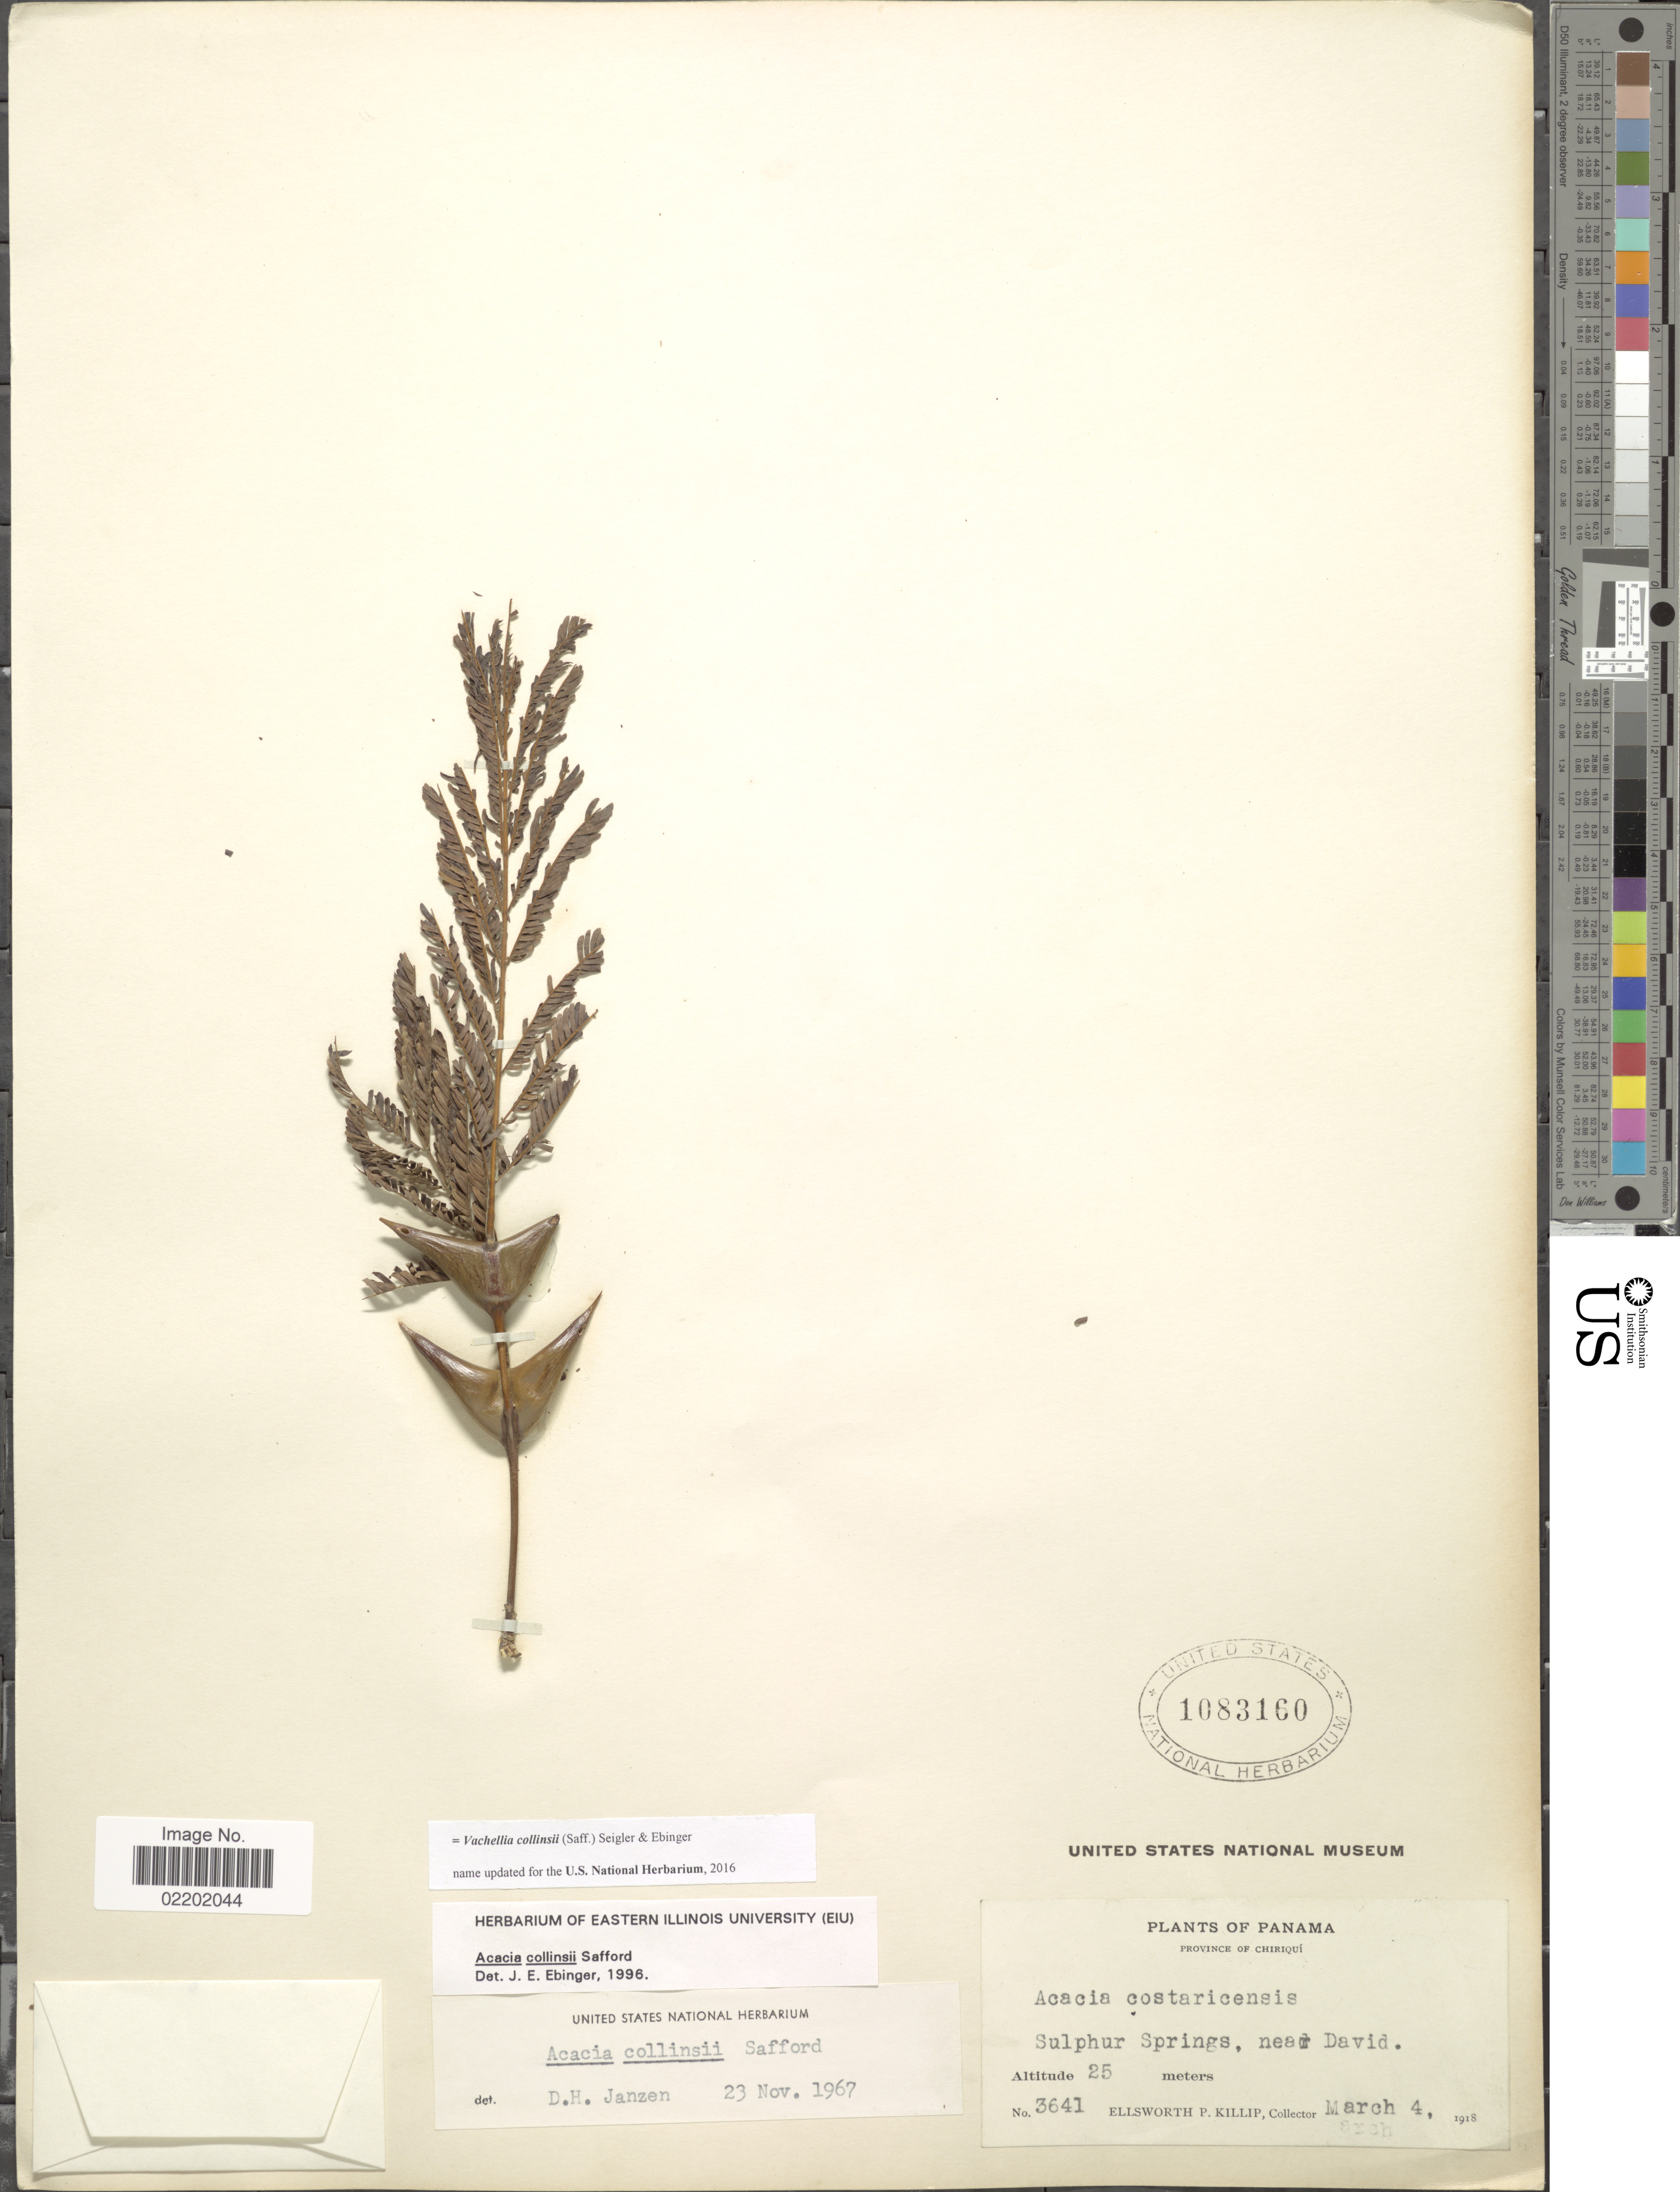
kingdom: Plantae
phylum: Tracheophyta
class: Magnoliopsida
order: Fabales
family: Fabaceae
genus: Vachellia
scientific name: Vachellia collinsii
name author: (Saff.) Seigler & Ebinger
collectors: E. P. Killip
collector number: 3641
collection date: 1918-03-04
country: Panama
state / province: Chiriqui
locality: Sulphur David Springs, near David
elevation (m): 25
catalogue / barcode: US 1083160